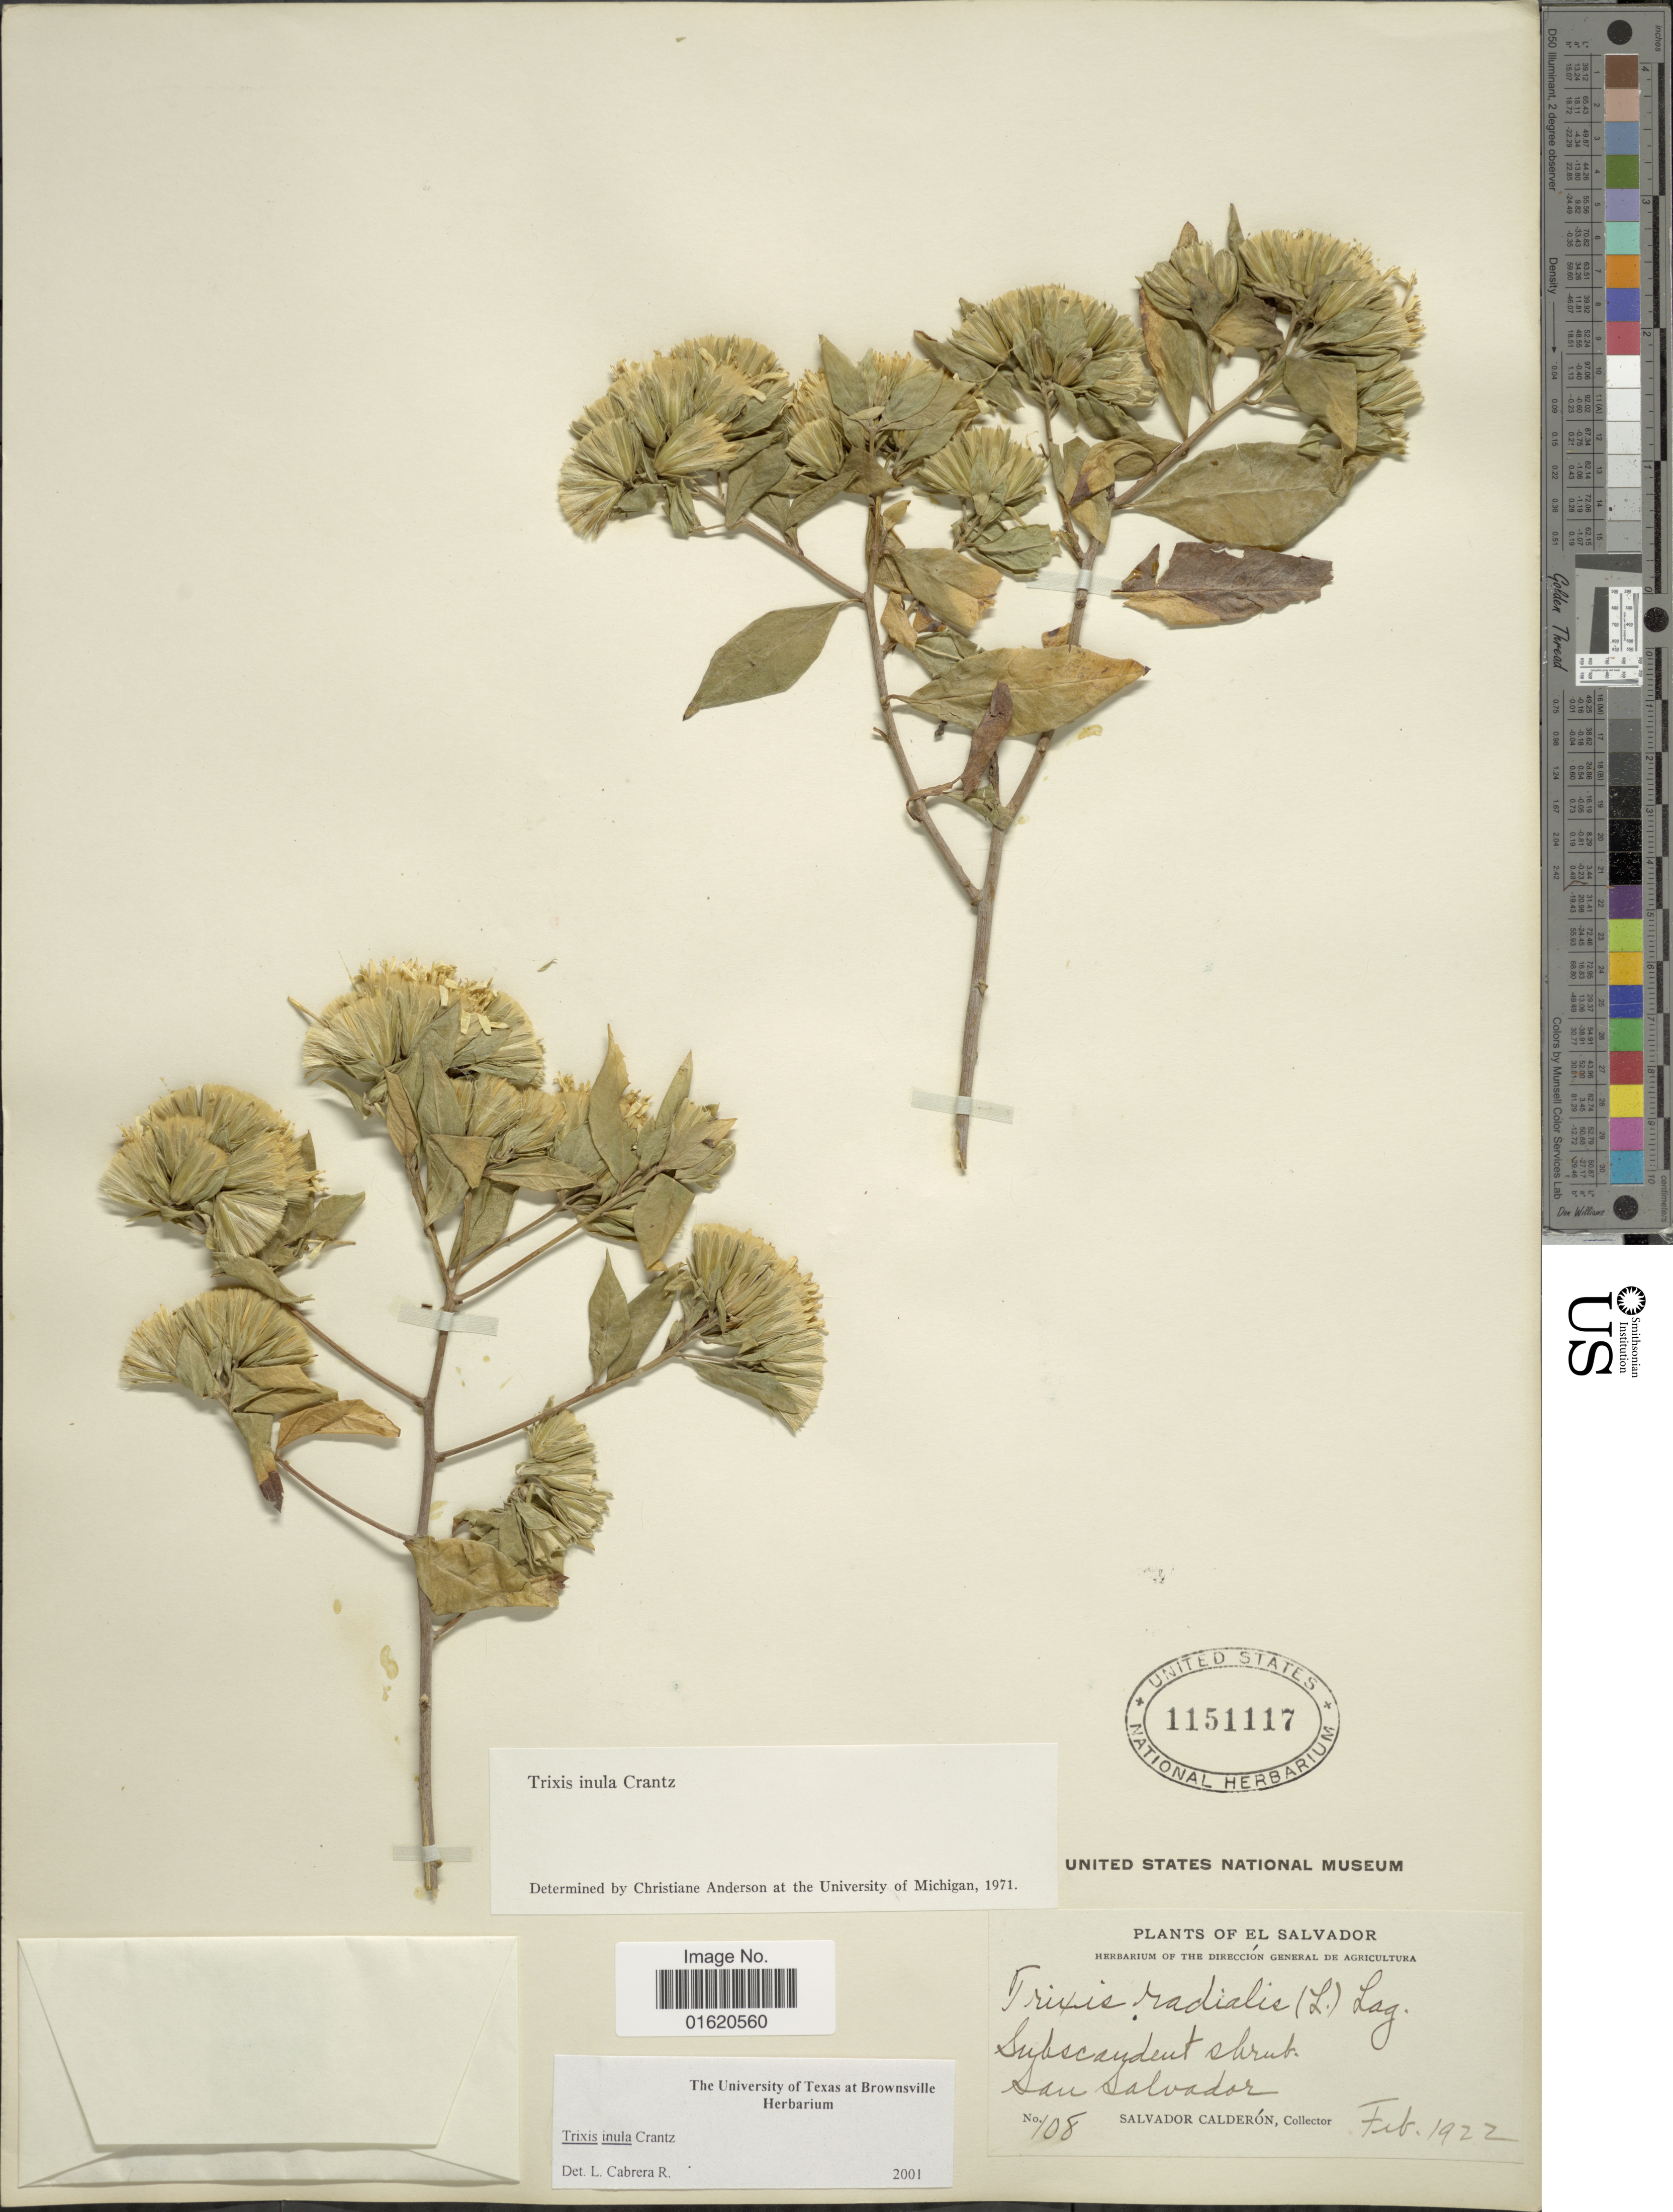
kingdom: Plantae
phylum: Tracheophyta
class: Magnoliopsida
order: Asterales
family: Asteraceae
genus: Trixis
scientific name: Trixis inula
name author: Crantz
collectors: S. Calderón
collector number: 108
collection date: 1922-02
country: El Salvador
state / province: San Salvador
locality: San Salvador. El Salvador.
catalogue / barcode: US 1151117